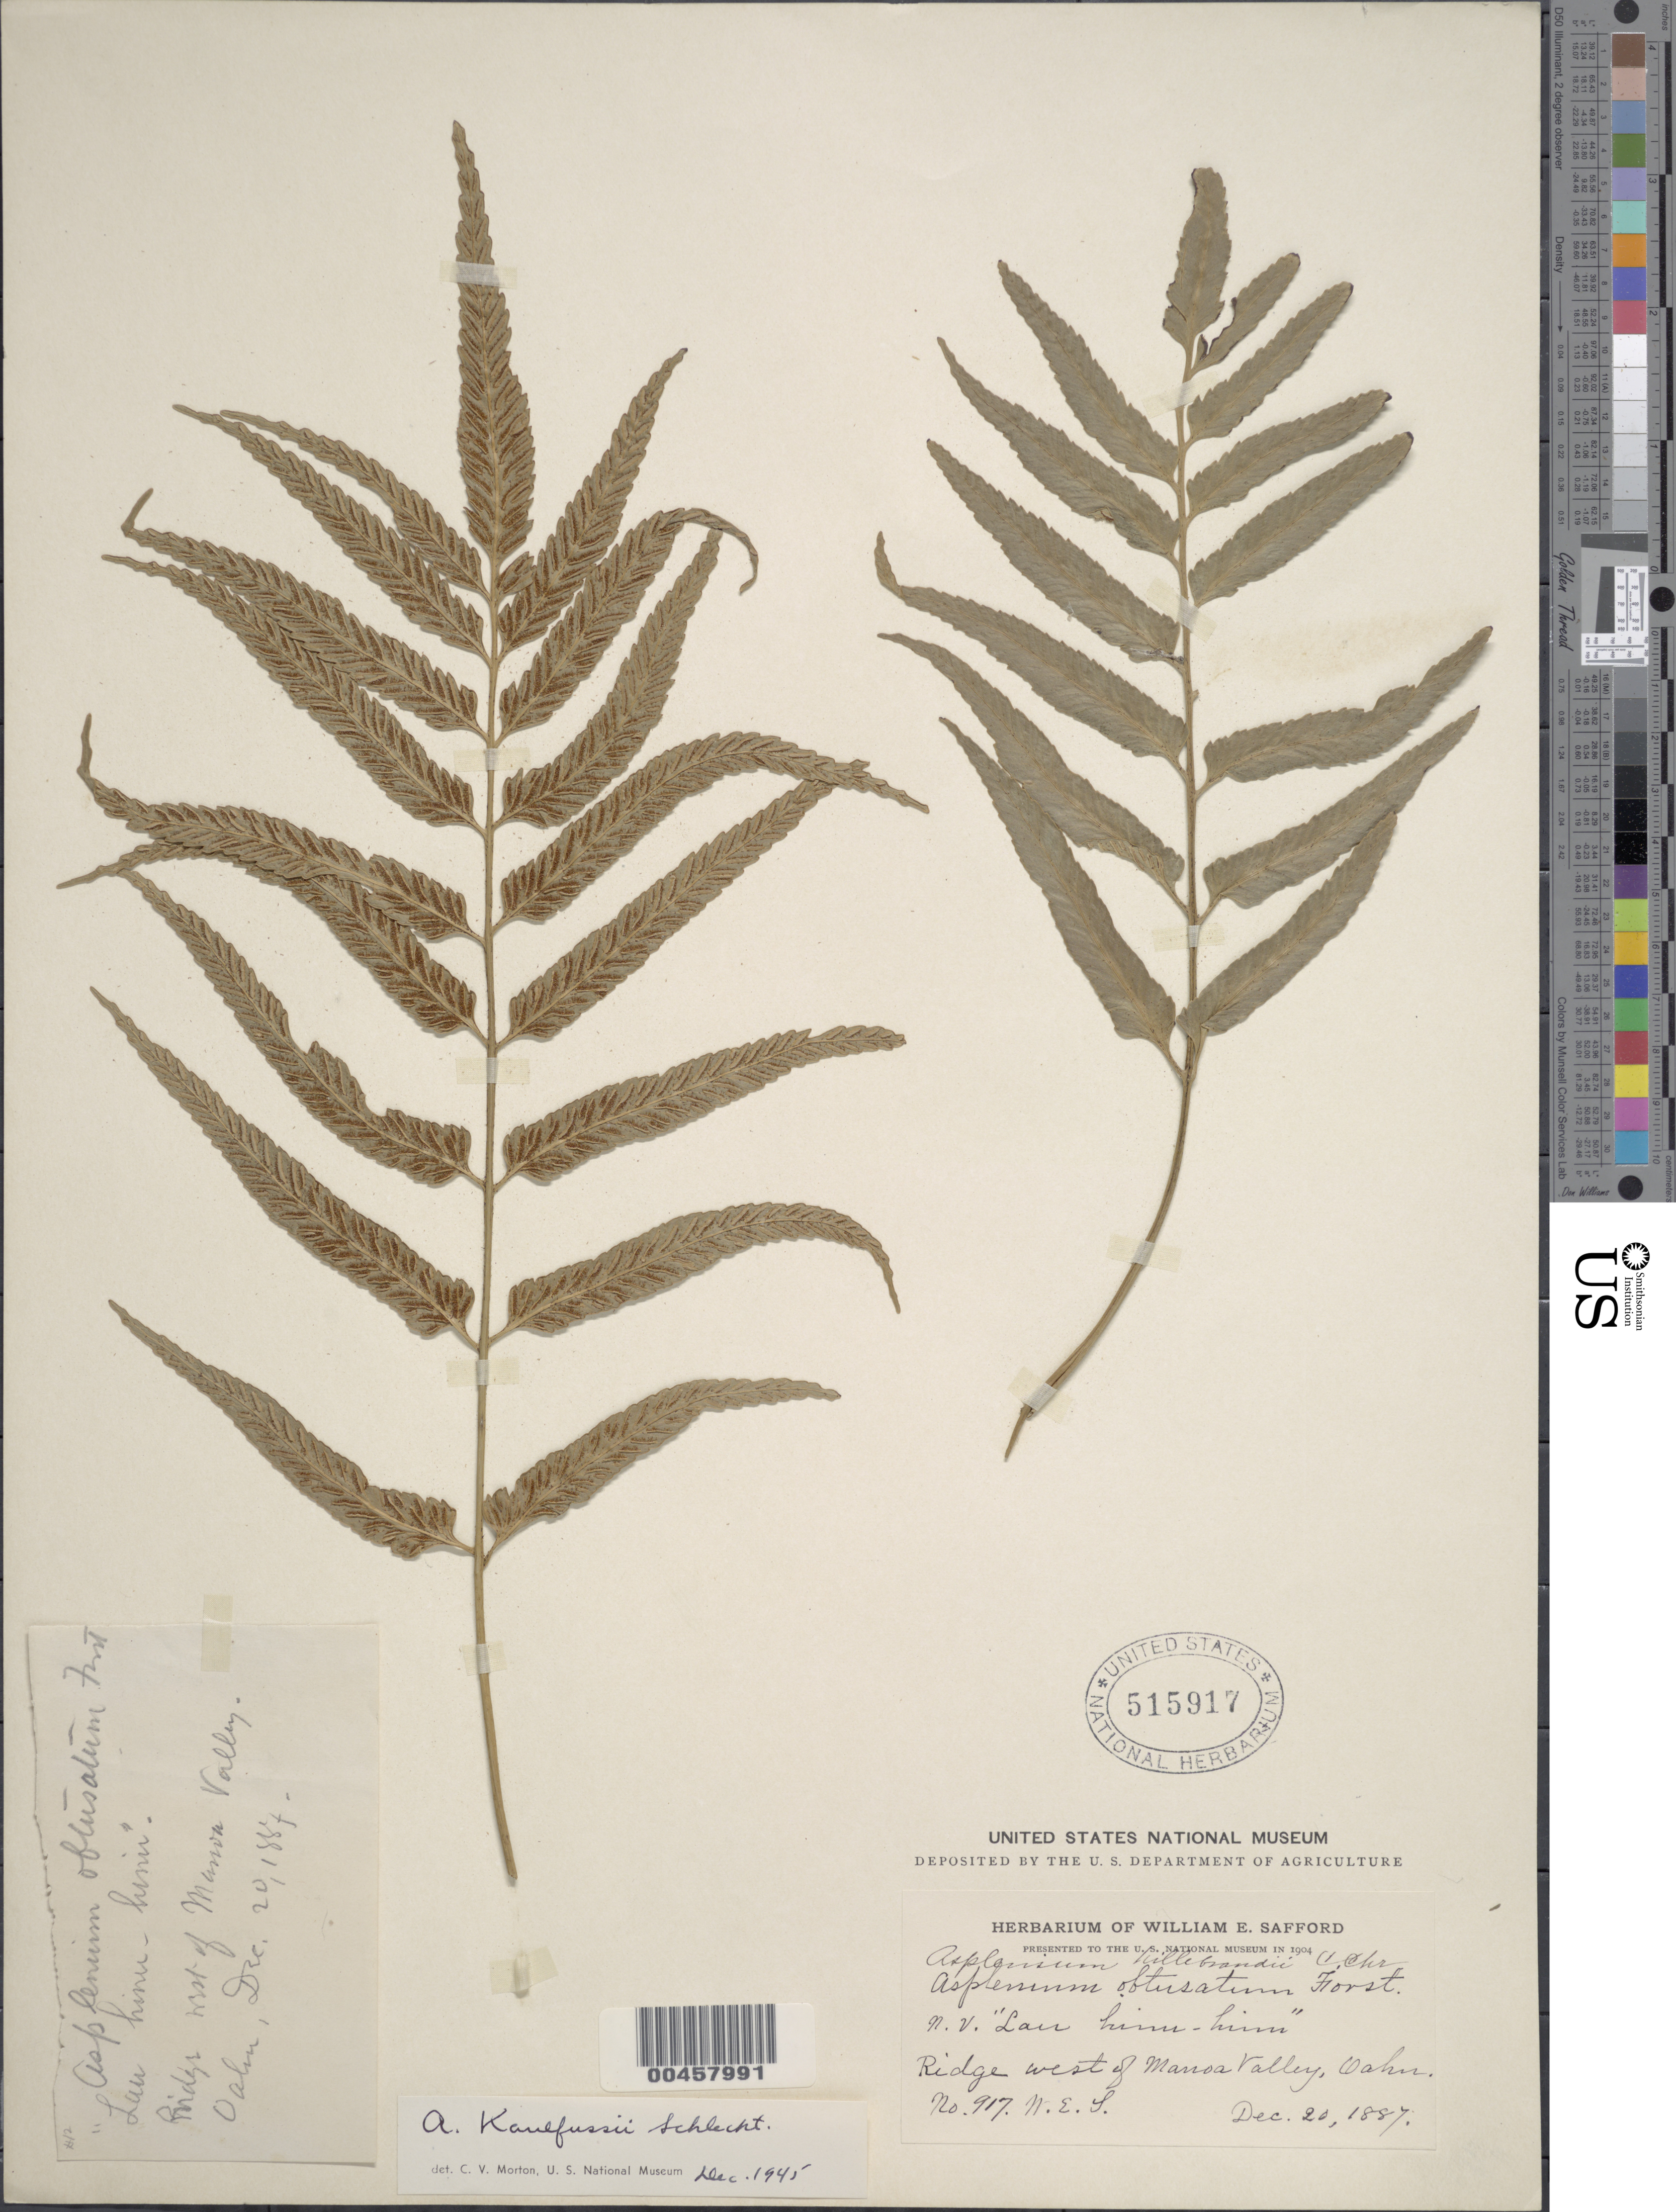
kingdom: Plantae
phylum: Tracheophyta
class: Polypodiopsida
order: Polypodiales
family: Aspleniaceae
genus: Asplenium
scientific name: Asplenium kaulfussii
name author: Schltdl.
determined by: Morton, C. V.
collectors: W. E. Safford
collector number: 917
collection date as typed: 20 Dec 1887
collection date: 1887-12-20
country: United States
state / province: Hawaii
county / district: Honolulu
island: Oahu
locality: Ridge west of Manoa Valley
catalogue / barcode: US 515917